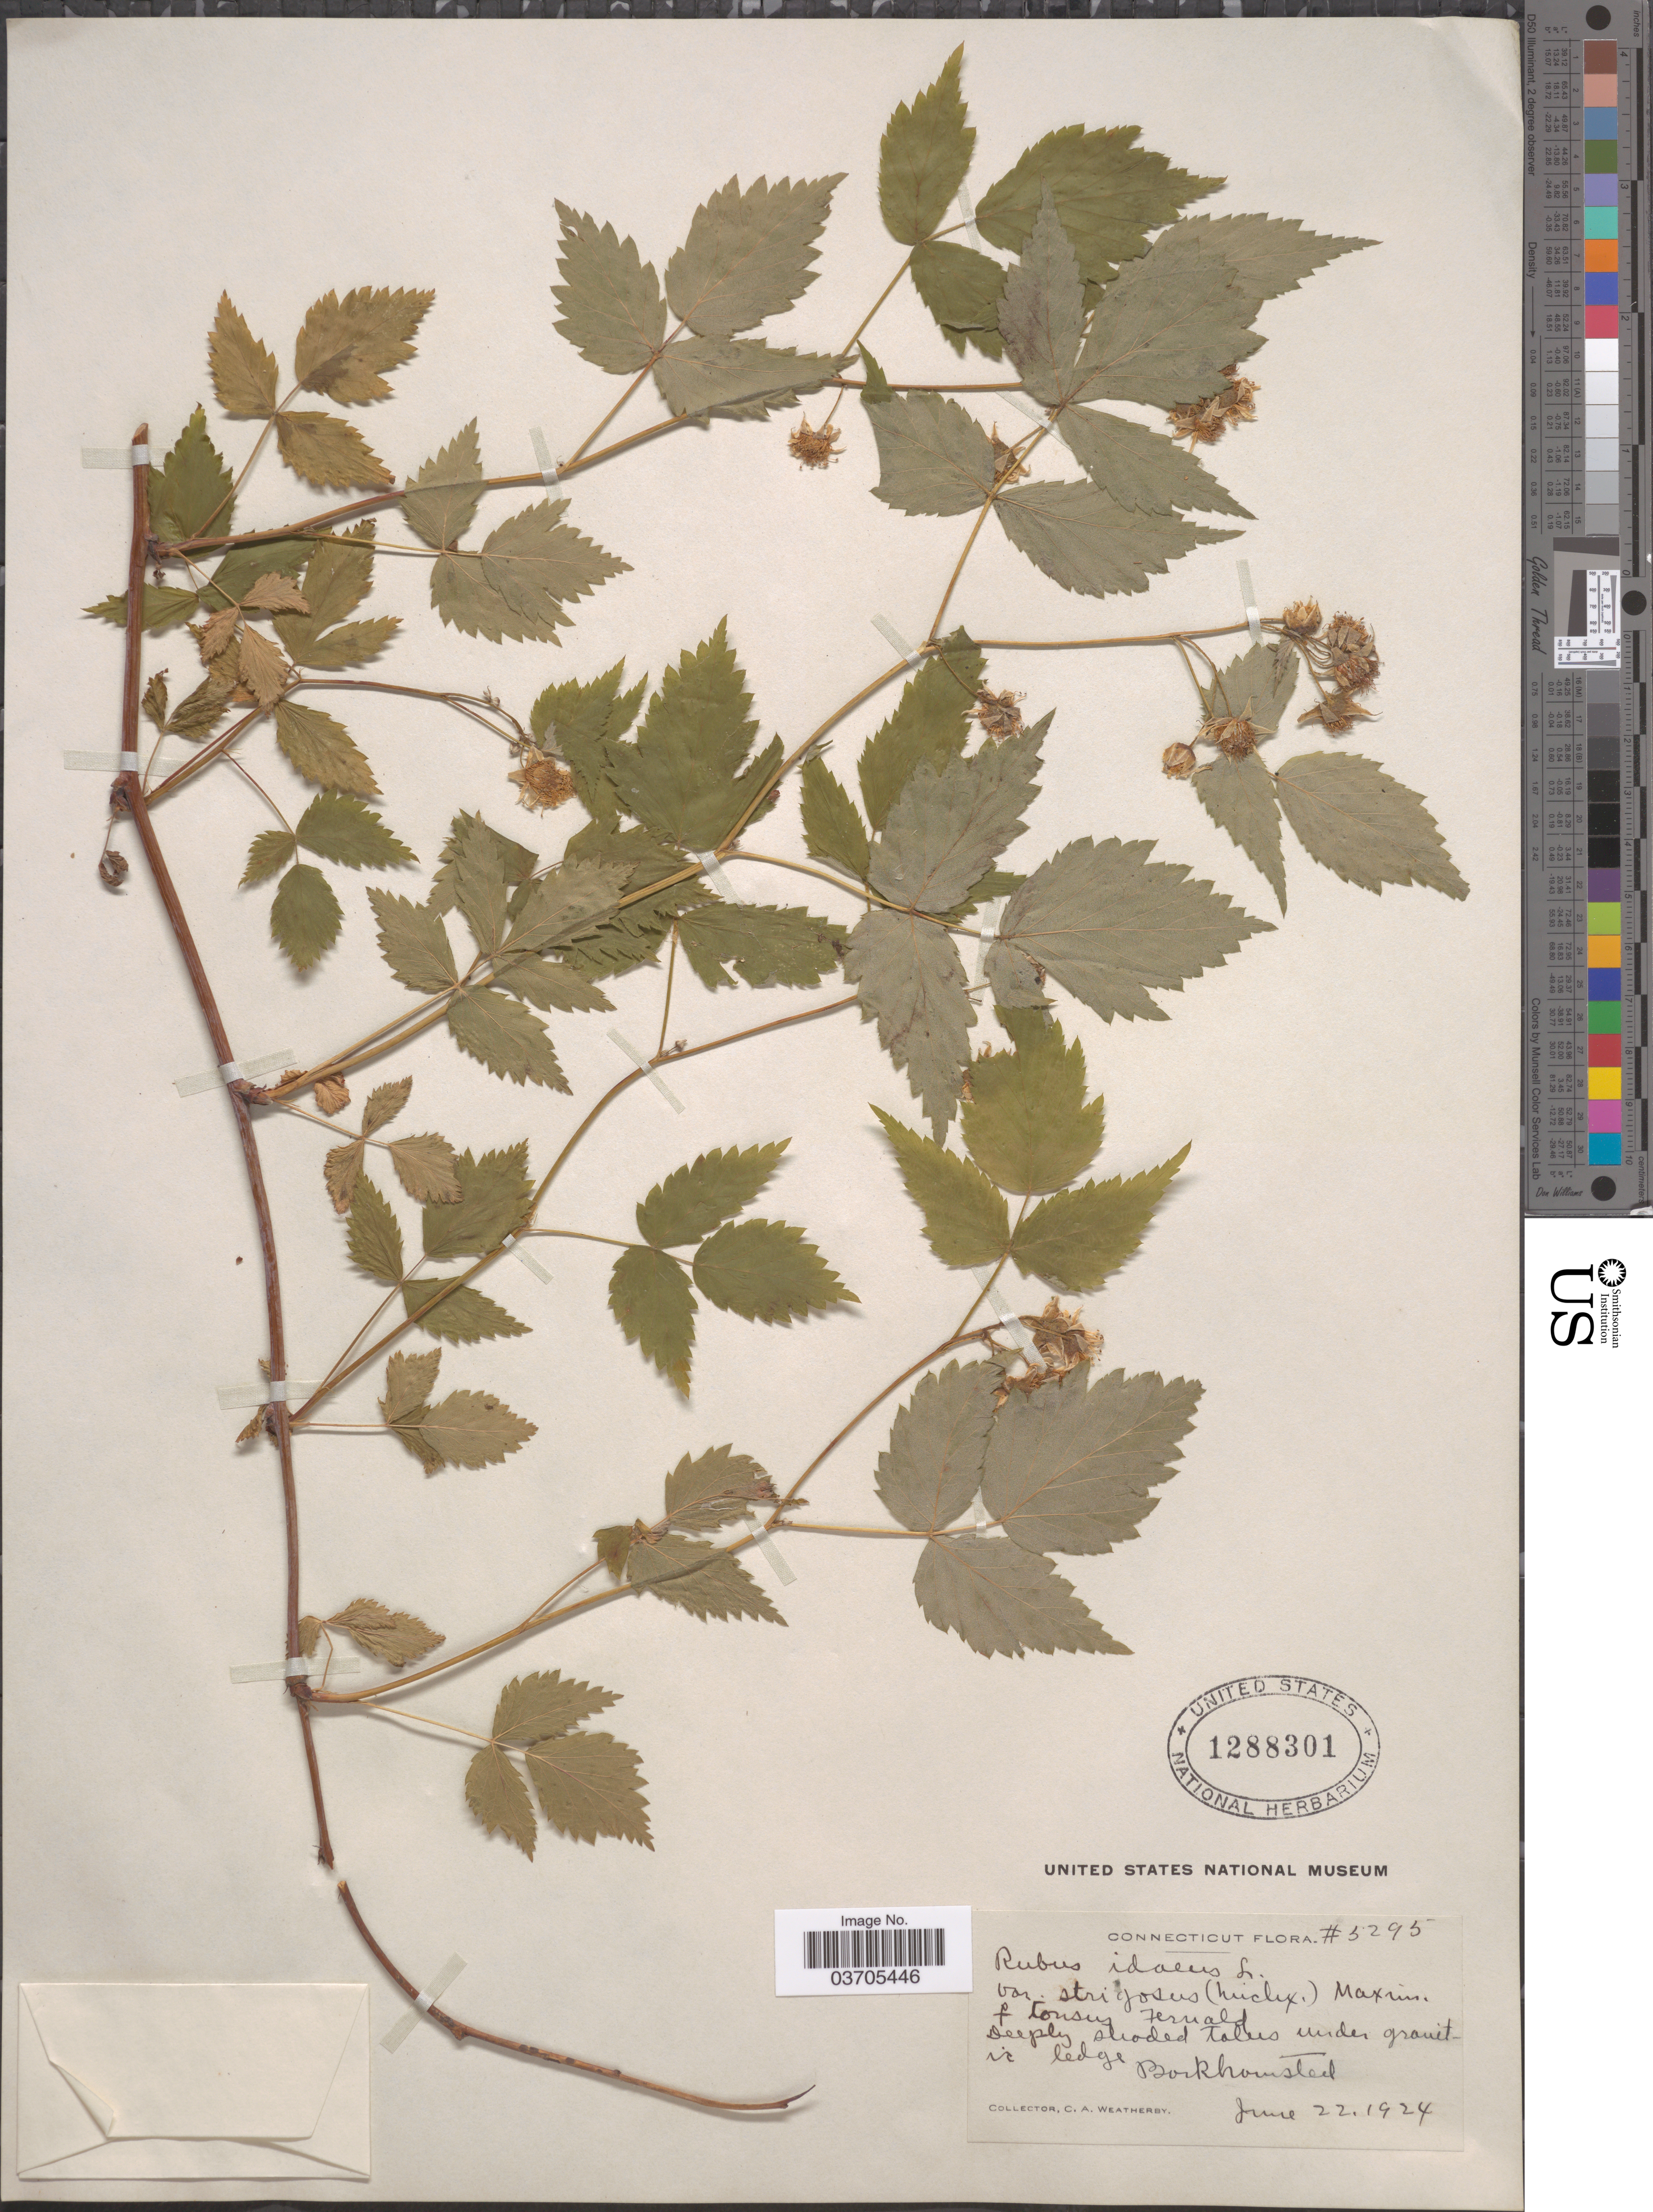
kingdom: Plantae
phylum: Tracheophyta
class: Magnoliopsida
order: Rosales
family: Rosaceae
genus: Rubus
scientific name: Rubus idaeus var. strigosus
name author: (Michx.) Maxim.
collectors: C. A. Weatherby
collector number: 5295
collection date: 1924-06-22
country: United States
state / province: Connecticut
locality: Barkhamsted.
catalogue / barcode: US 1288301